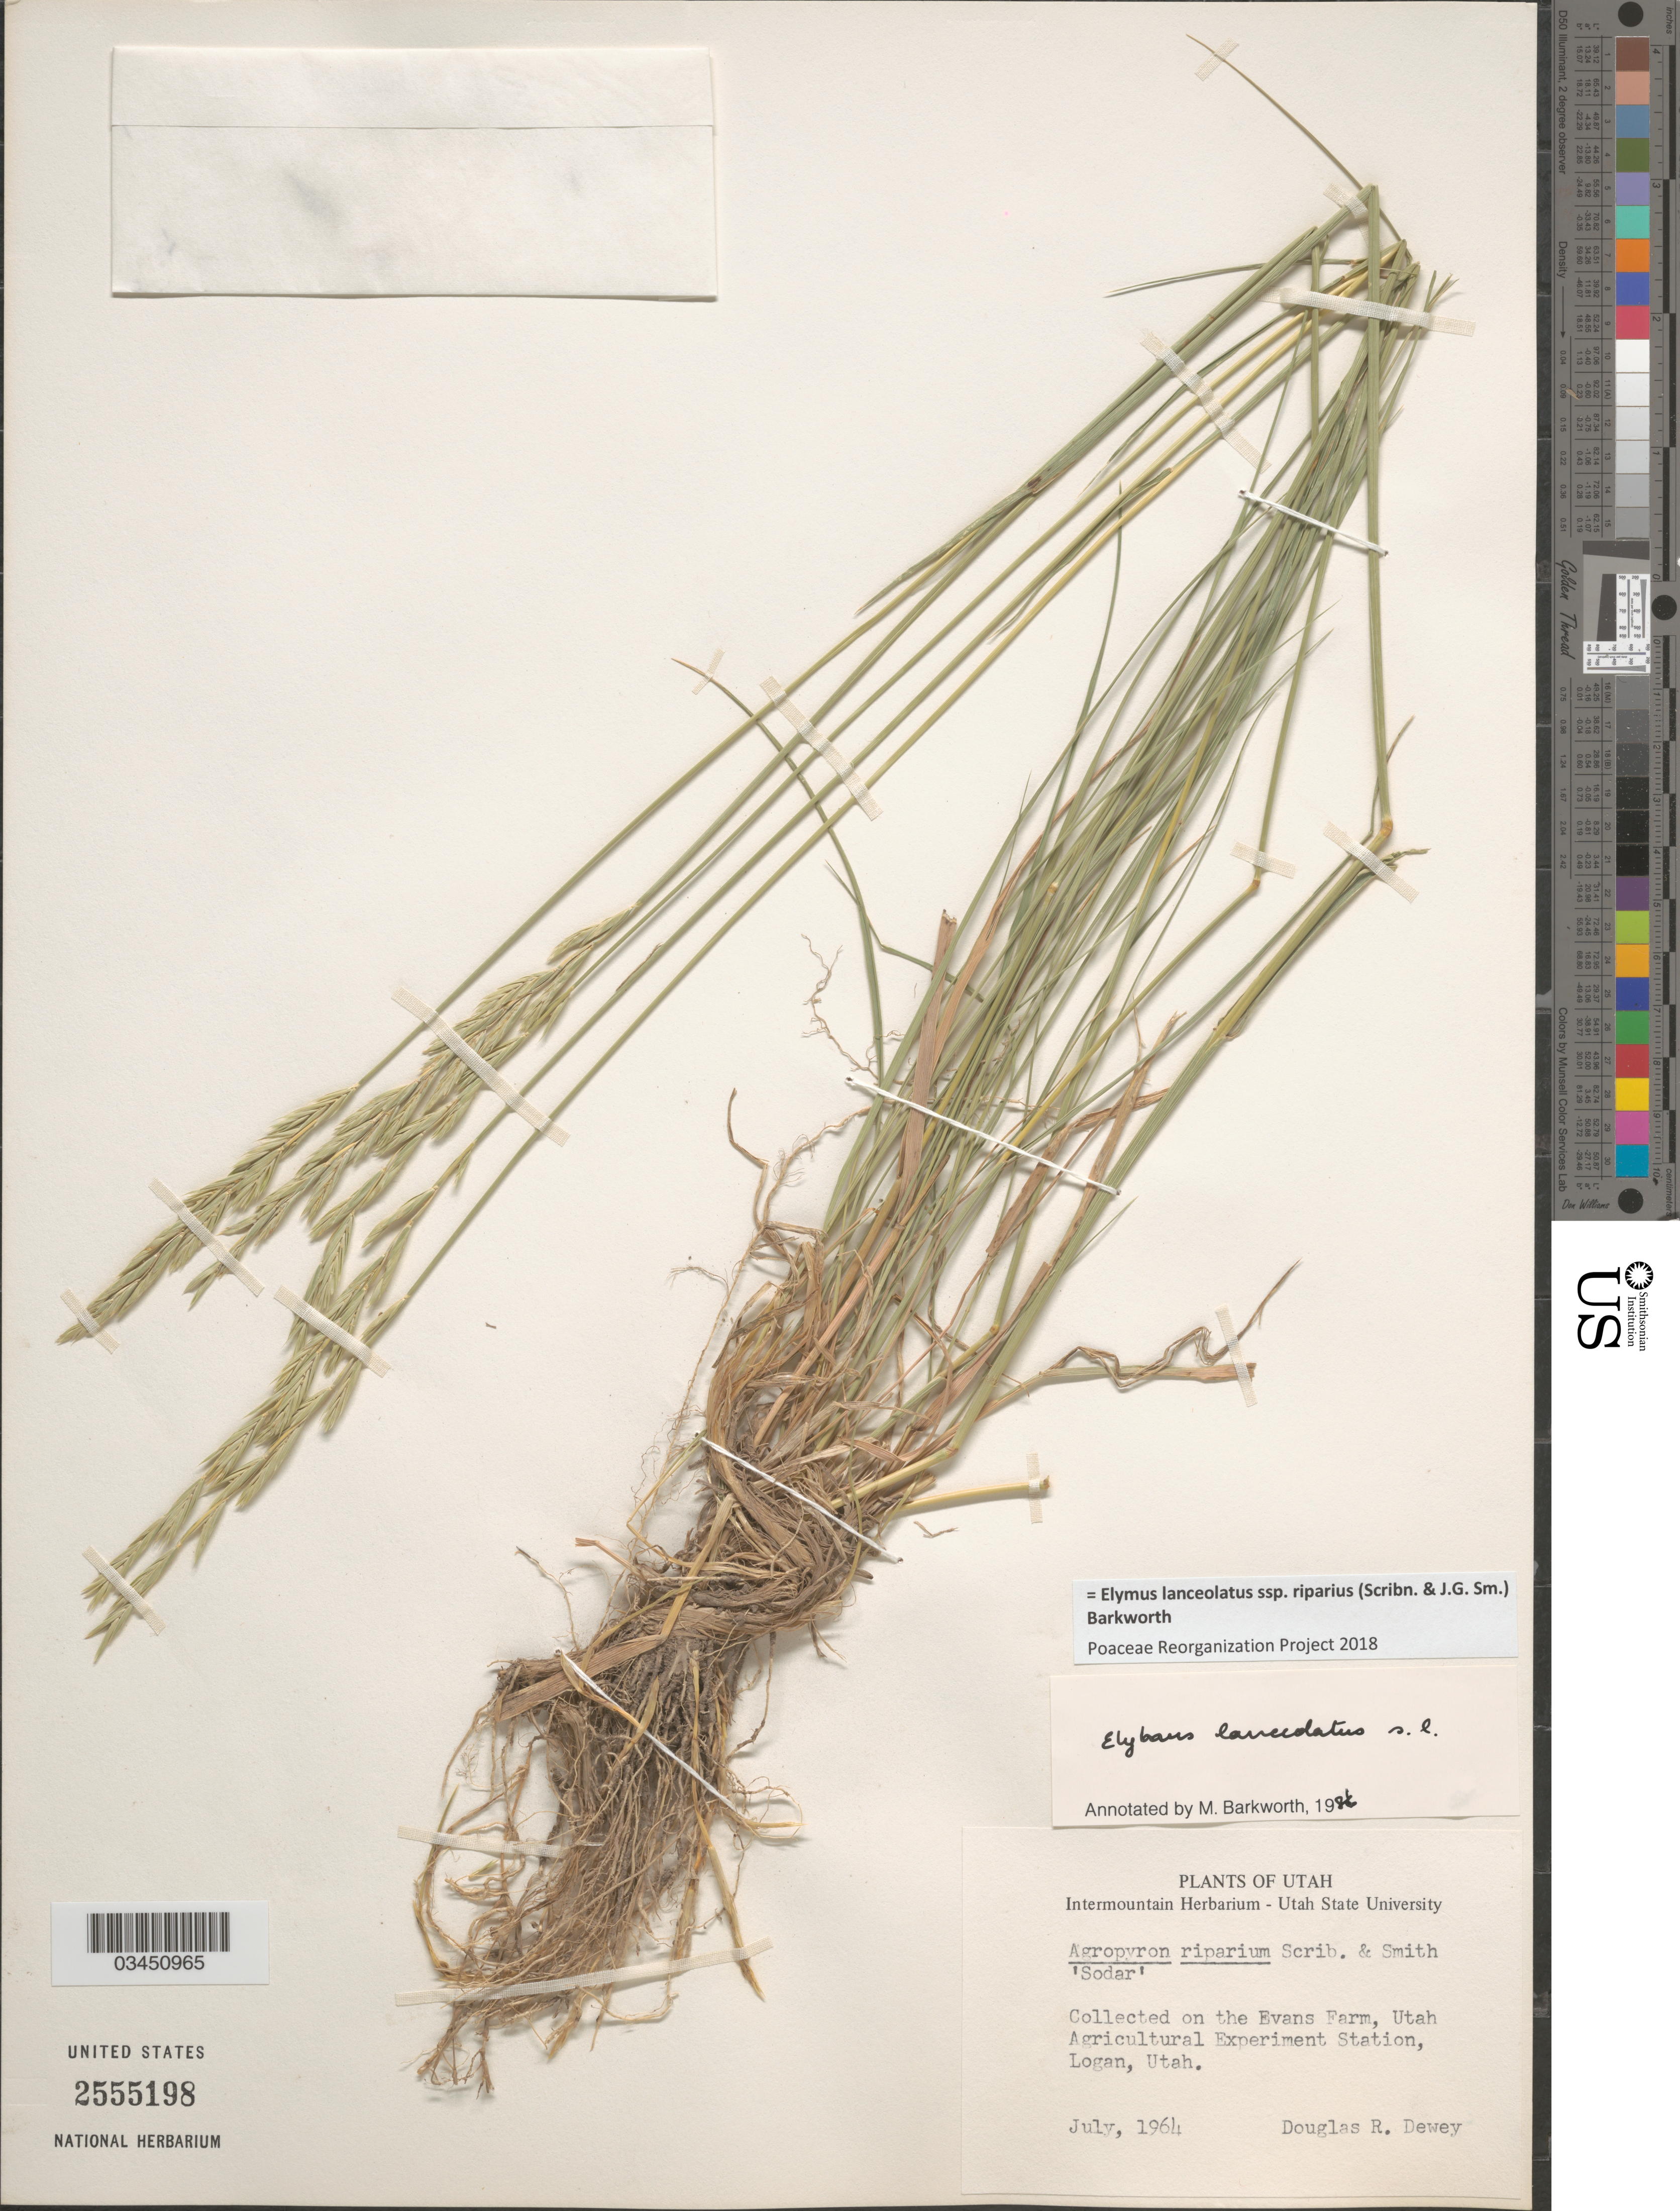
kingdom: Plantae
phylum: Tracheophyta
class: Liliopsida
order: Poales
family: Poaceae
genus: Elymus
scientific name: Elymus lanceolatus subsp. riparius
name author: (Scribn. & J.G. Sm.) Barkworth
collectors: D. Dewey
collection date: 1964-07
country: United States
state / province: Utah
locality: On the Evans Farm, Utah Agricultural Experiment Station, Logan.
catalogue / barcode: US 2555198